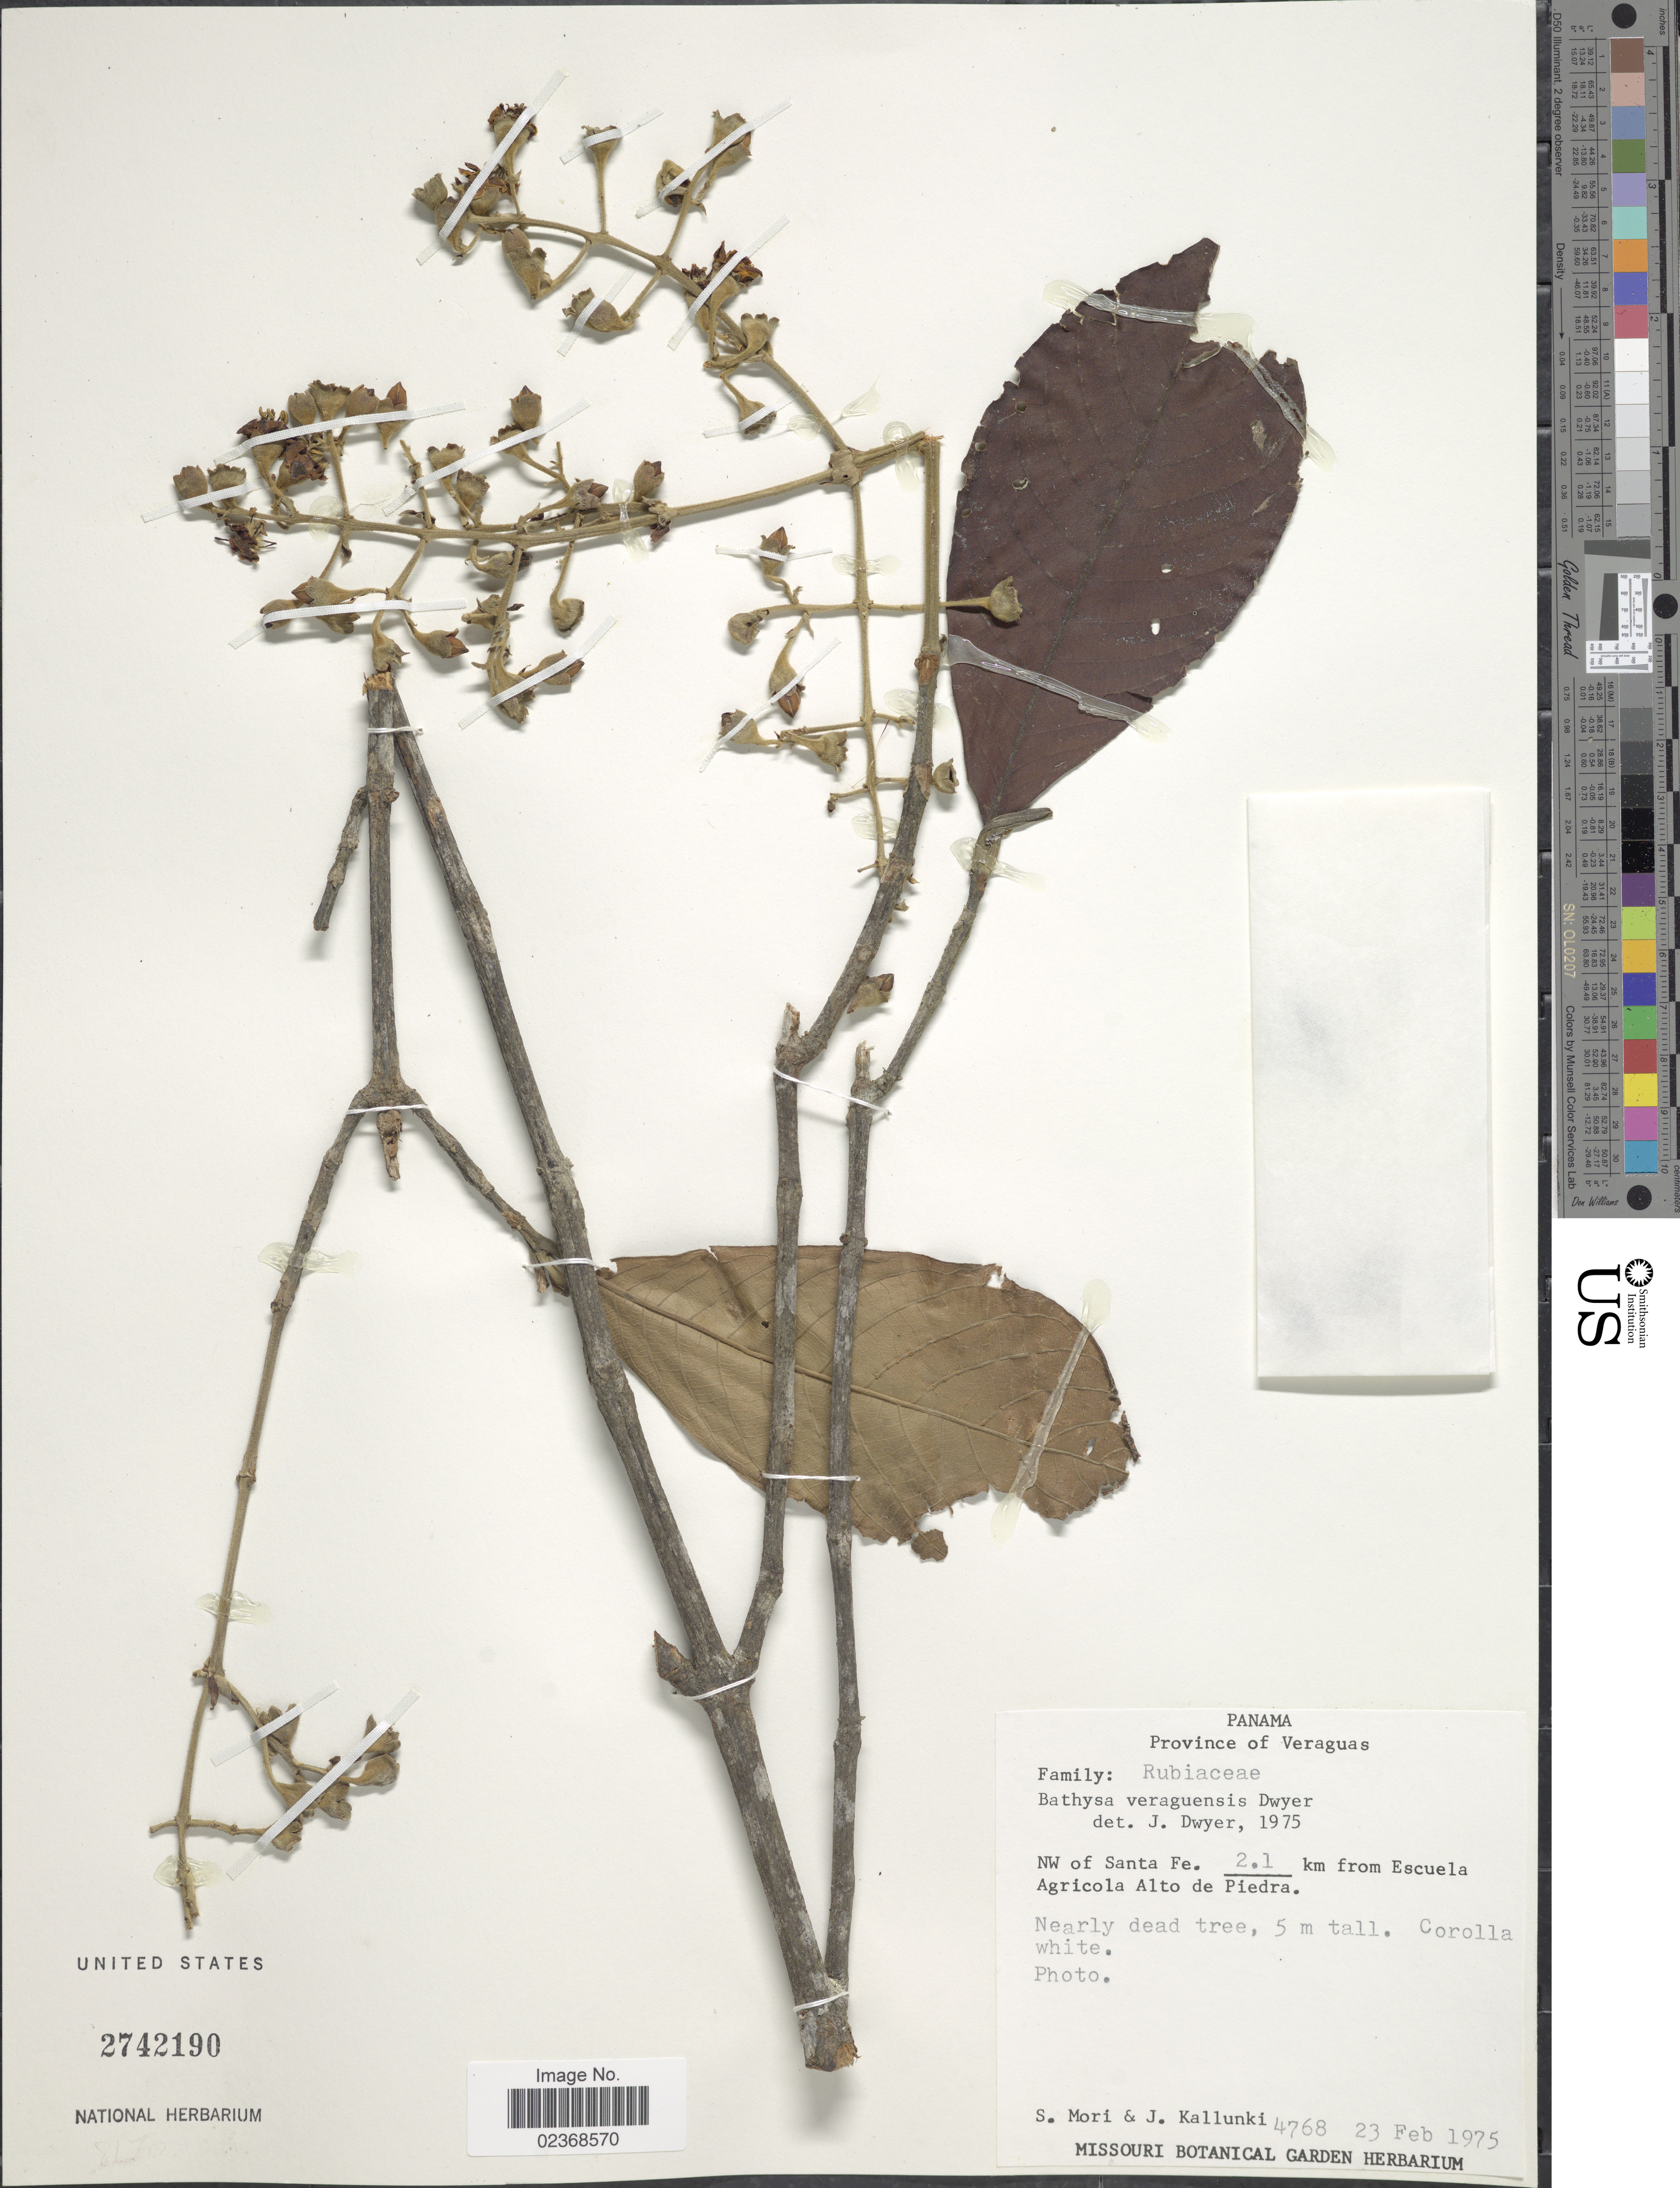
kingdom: Plantae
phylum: Tracheophyta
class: Magnoliopsida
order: Gentianales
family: Rubiaceae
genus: Schizocalyx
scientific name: Schizocalyx veraguensis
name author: (Dwyer) Kainul. & B. Bremer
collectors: S. Mori & J. Kallunki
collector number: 4768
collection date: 1975-02-23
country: Panama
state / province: Veraguas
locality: NW of Santa Fe 2.1 km from Escuela Agricola Alto de Piedra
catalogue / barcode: US 2742190